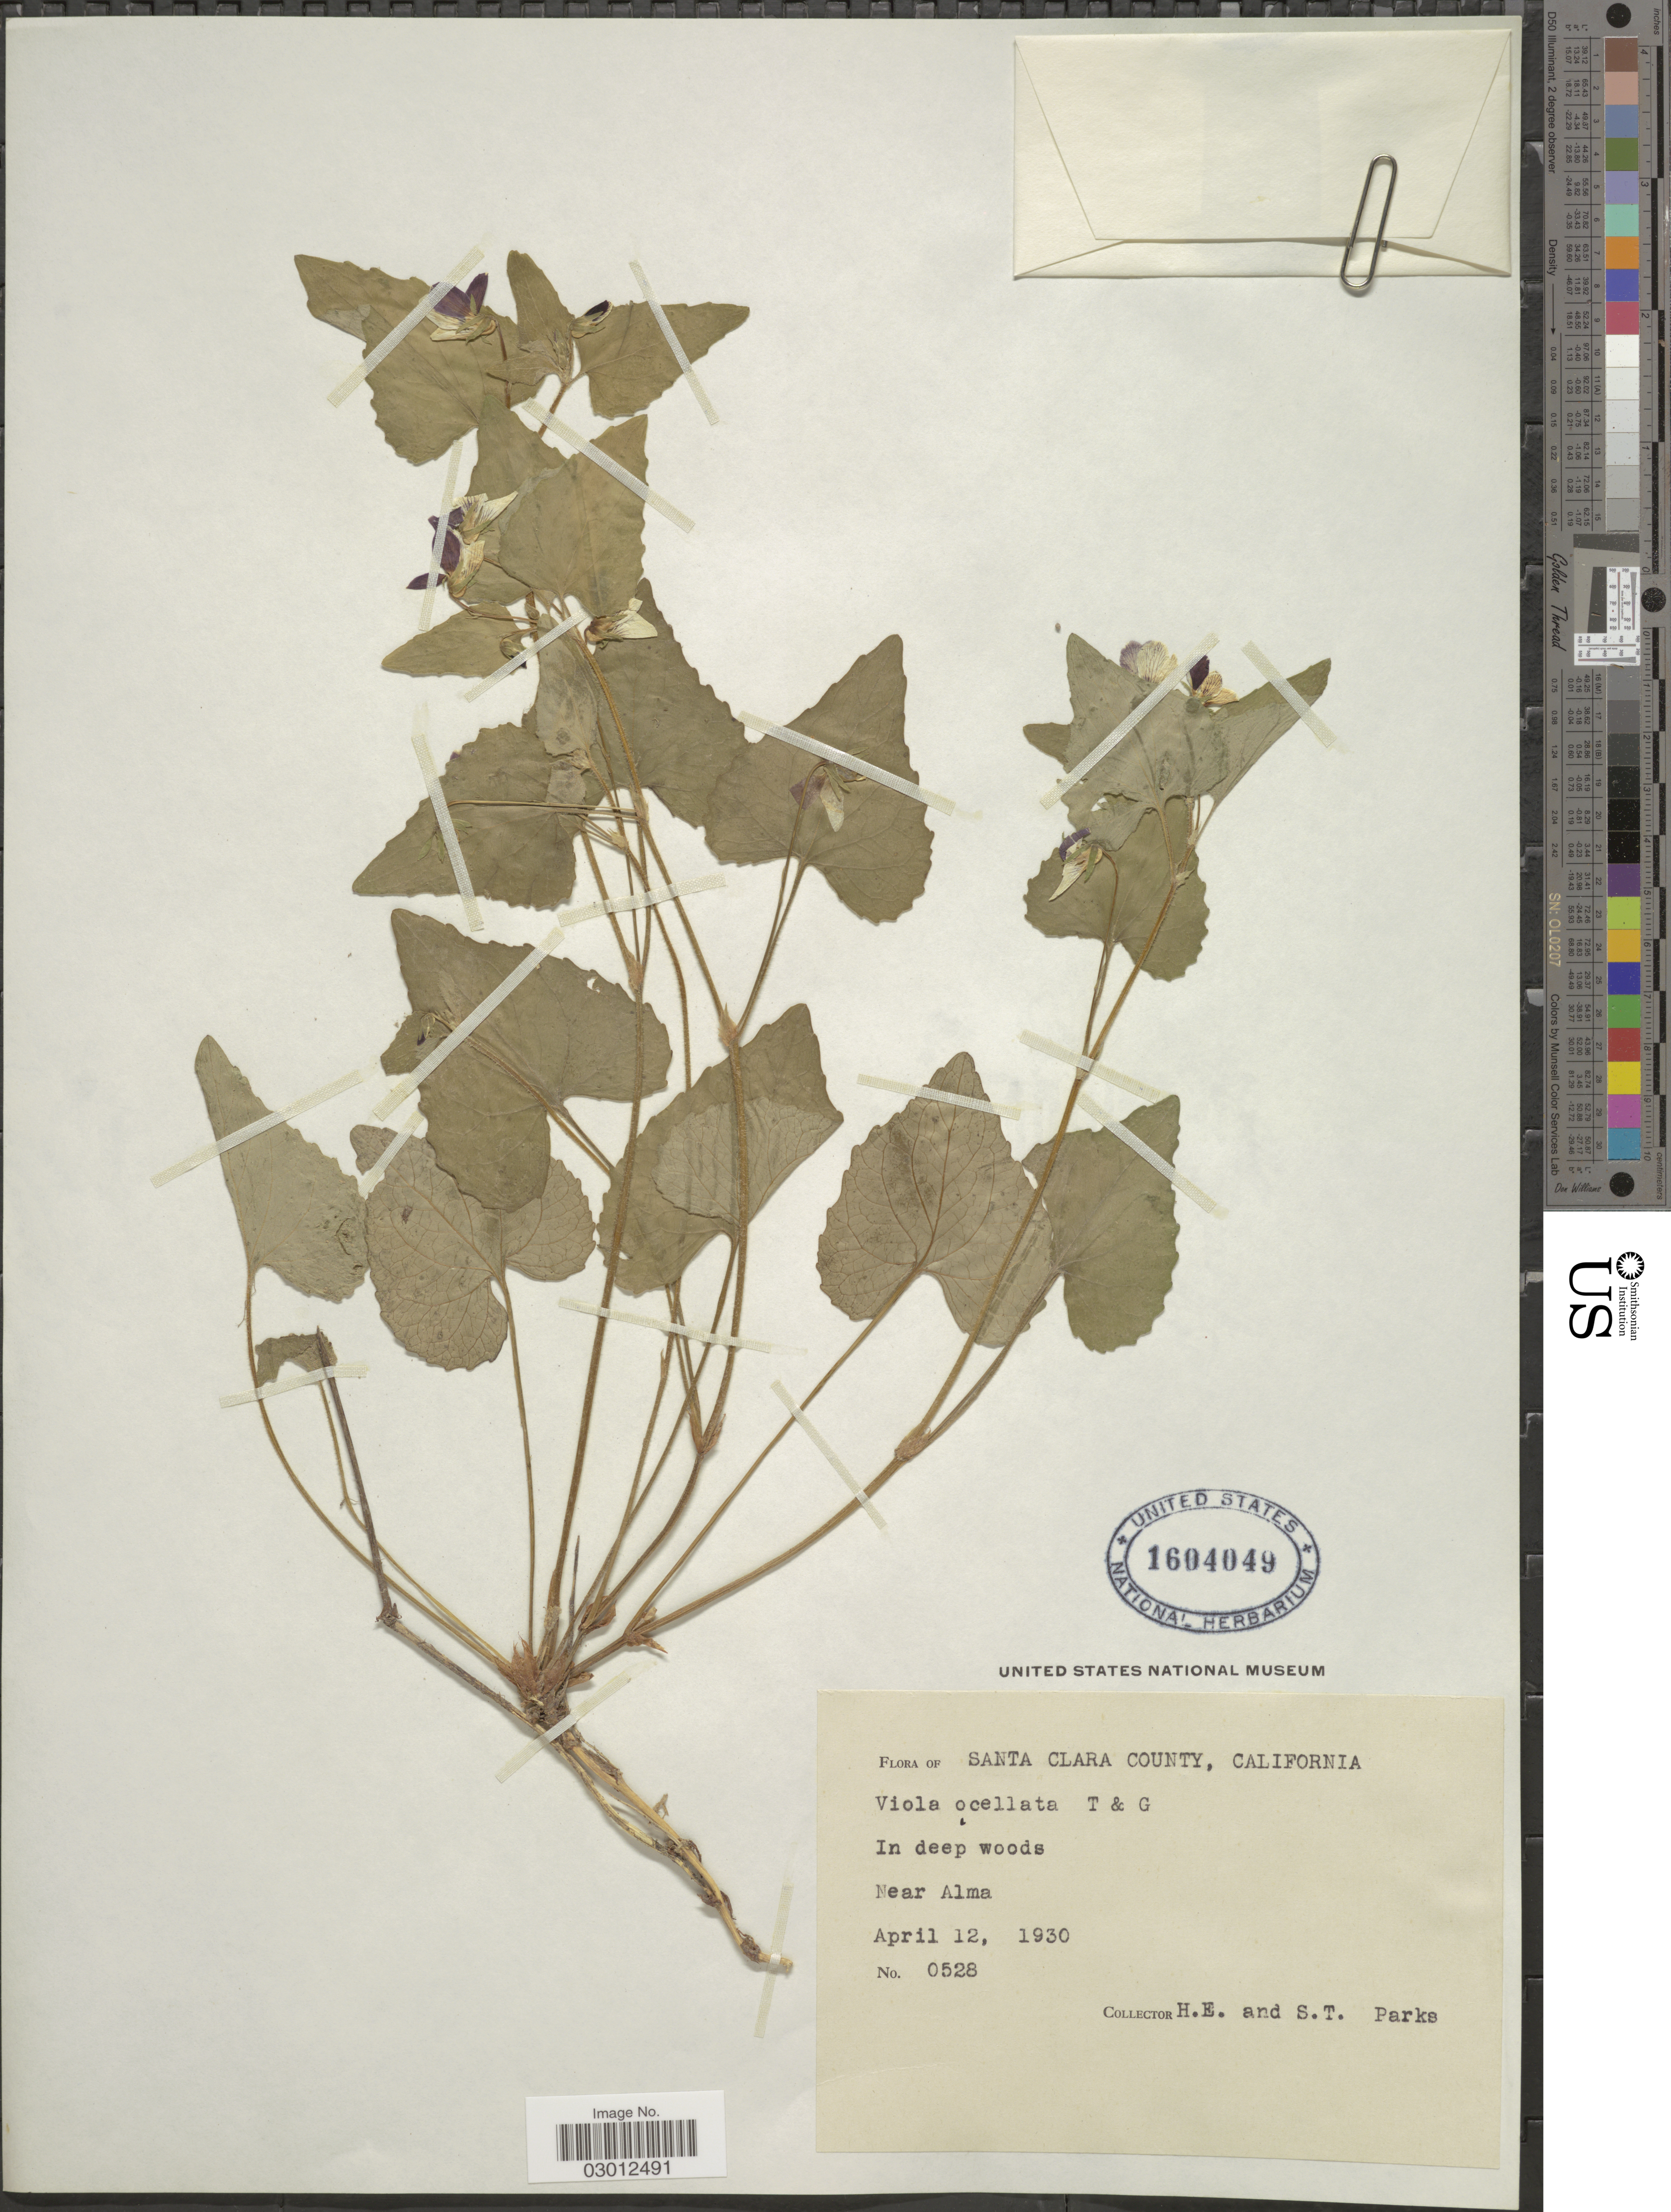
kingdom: Plantae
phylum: Tracheophyta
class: Magnoliopsida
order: Malpighiales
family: Violaceae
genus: Viola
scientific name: Viola ocellata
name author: Torr. & A. Gray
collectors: H. E. Parks & S. Parks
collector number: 0528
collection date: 1930-04-12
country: United States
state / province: California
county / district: Santa Clara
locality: Santa Clara County. In deep woods. Near Alma.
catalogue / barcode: US 1604049